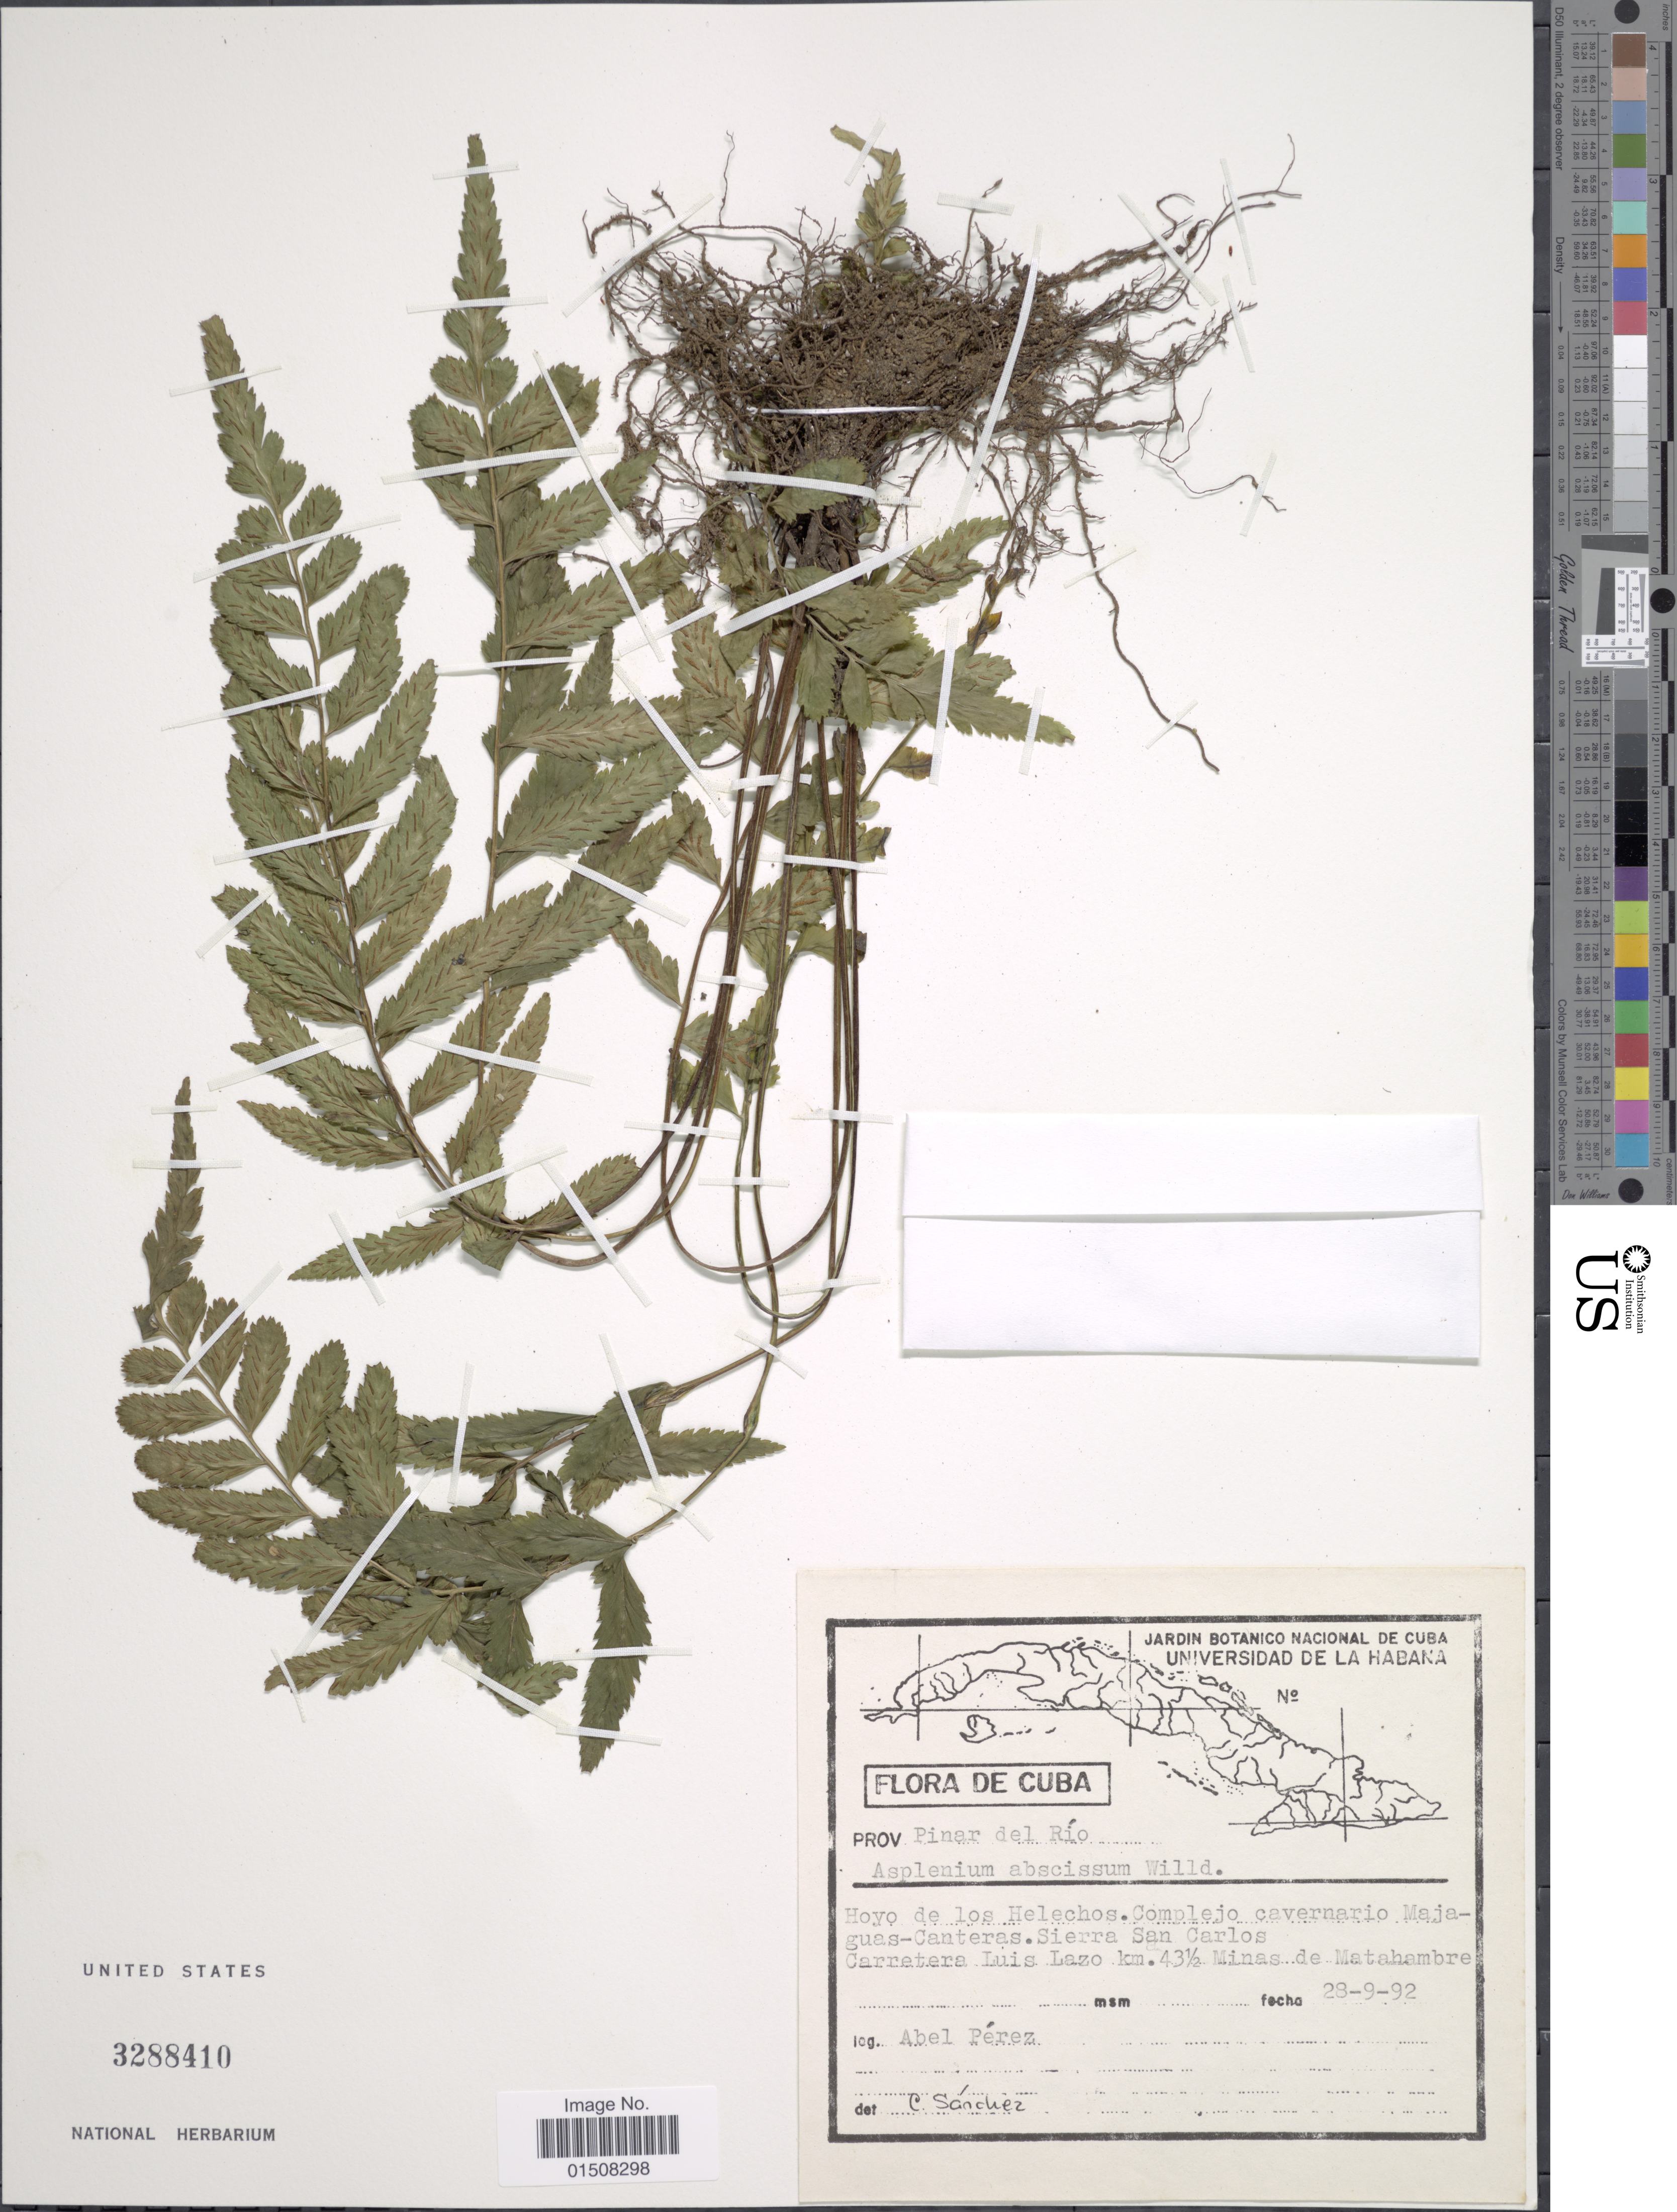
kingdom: Plantae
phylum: Tracheophyta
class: Polypodiopsida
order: Polypodiales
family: Aspleniaceae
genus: Asplenium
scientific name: Asplenium abscissum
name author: Willd.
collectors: A. Pérez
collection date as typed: Transcribed d/m/y: 28/9/92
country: Cuba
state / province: Pinar del Río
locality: Hoyo de los Helechos, Complejo cavernario Majaguas-Canteras, Sierra San Carlos, Carretera Luis Lazo km. 43.5 Minas de Matahambre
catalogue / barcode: US 3288410